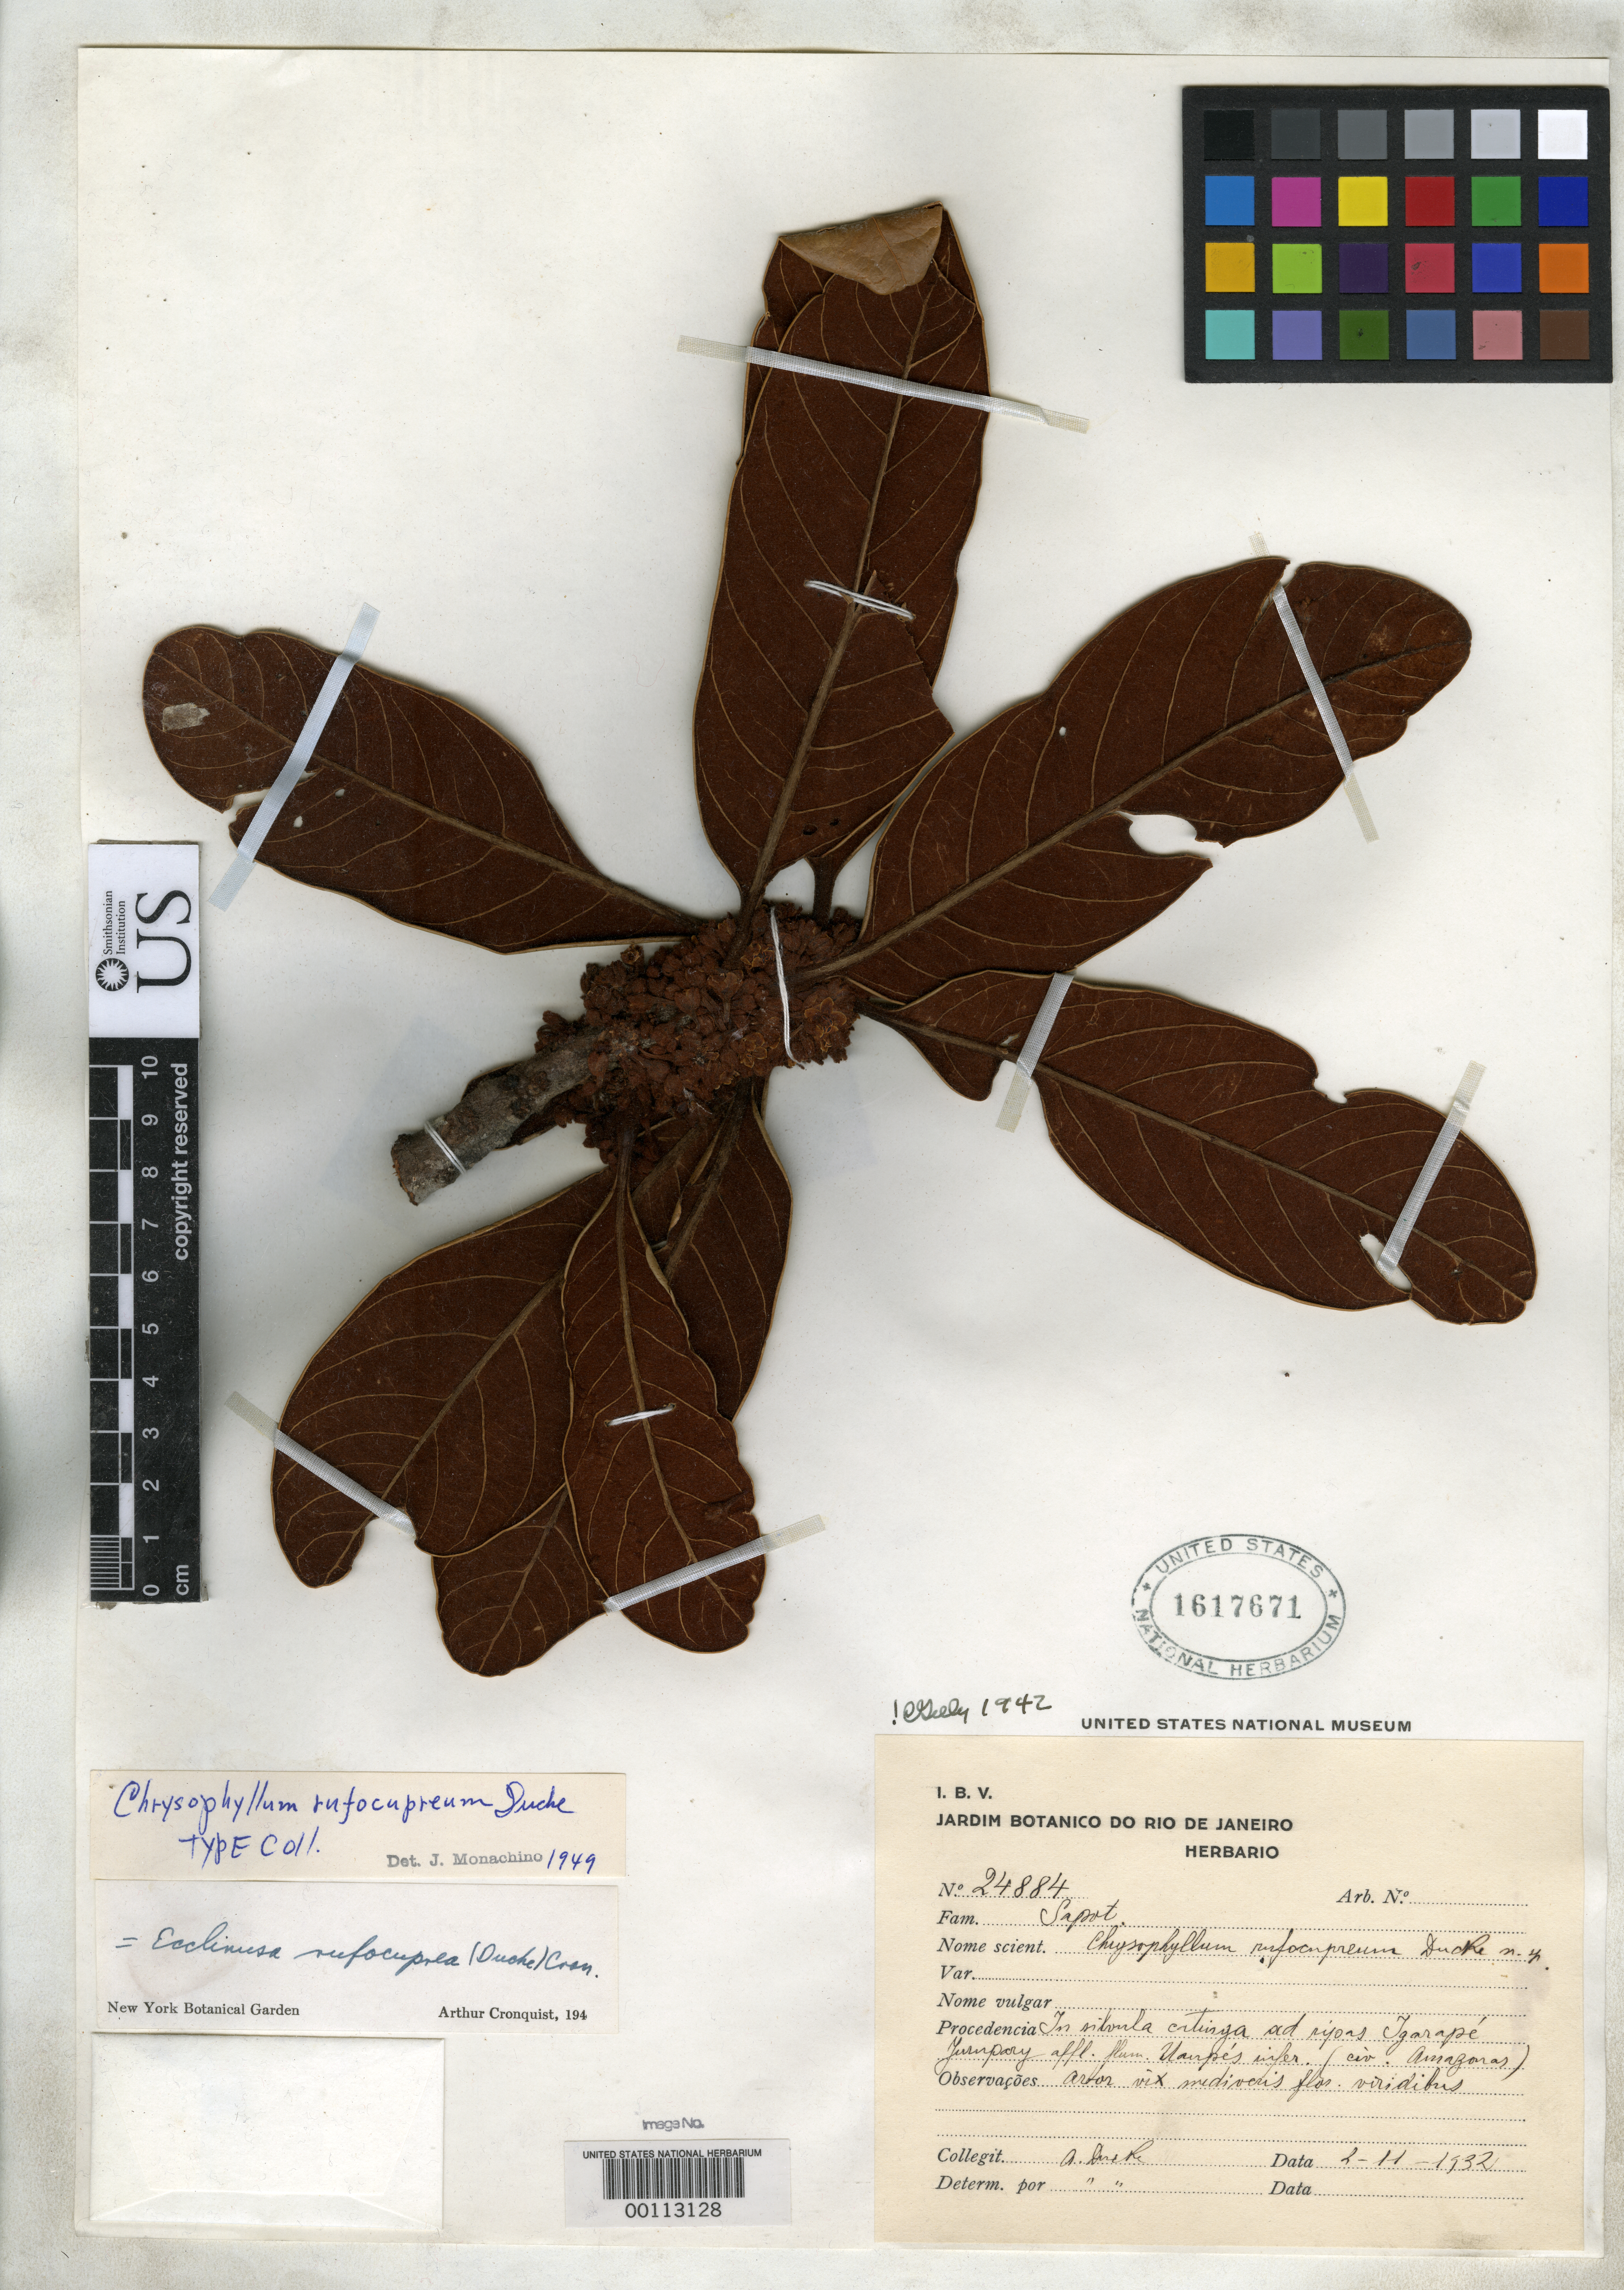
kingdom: Plantae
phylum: Tracheophyta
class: Magnoliopsida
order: Ericales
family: Sapotaceae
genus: Chrysophyllum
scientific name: Chrysophyllum rufocupreum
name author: Ducke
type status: Isotype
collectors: A. Ducke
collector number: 24884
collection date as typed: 02 Nov 1932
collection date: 1932-11-02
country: Brazil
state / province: Amazonas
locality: Igarape.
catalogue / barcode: US 1617671